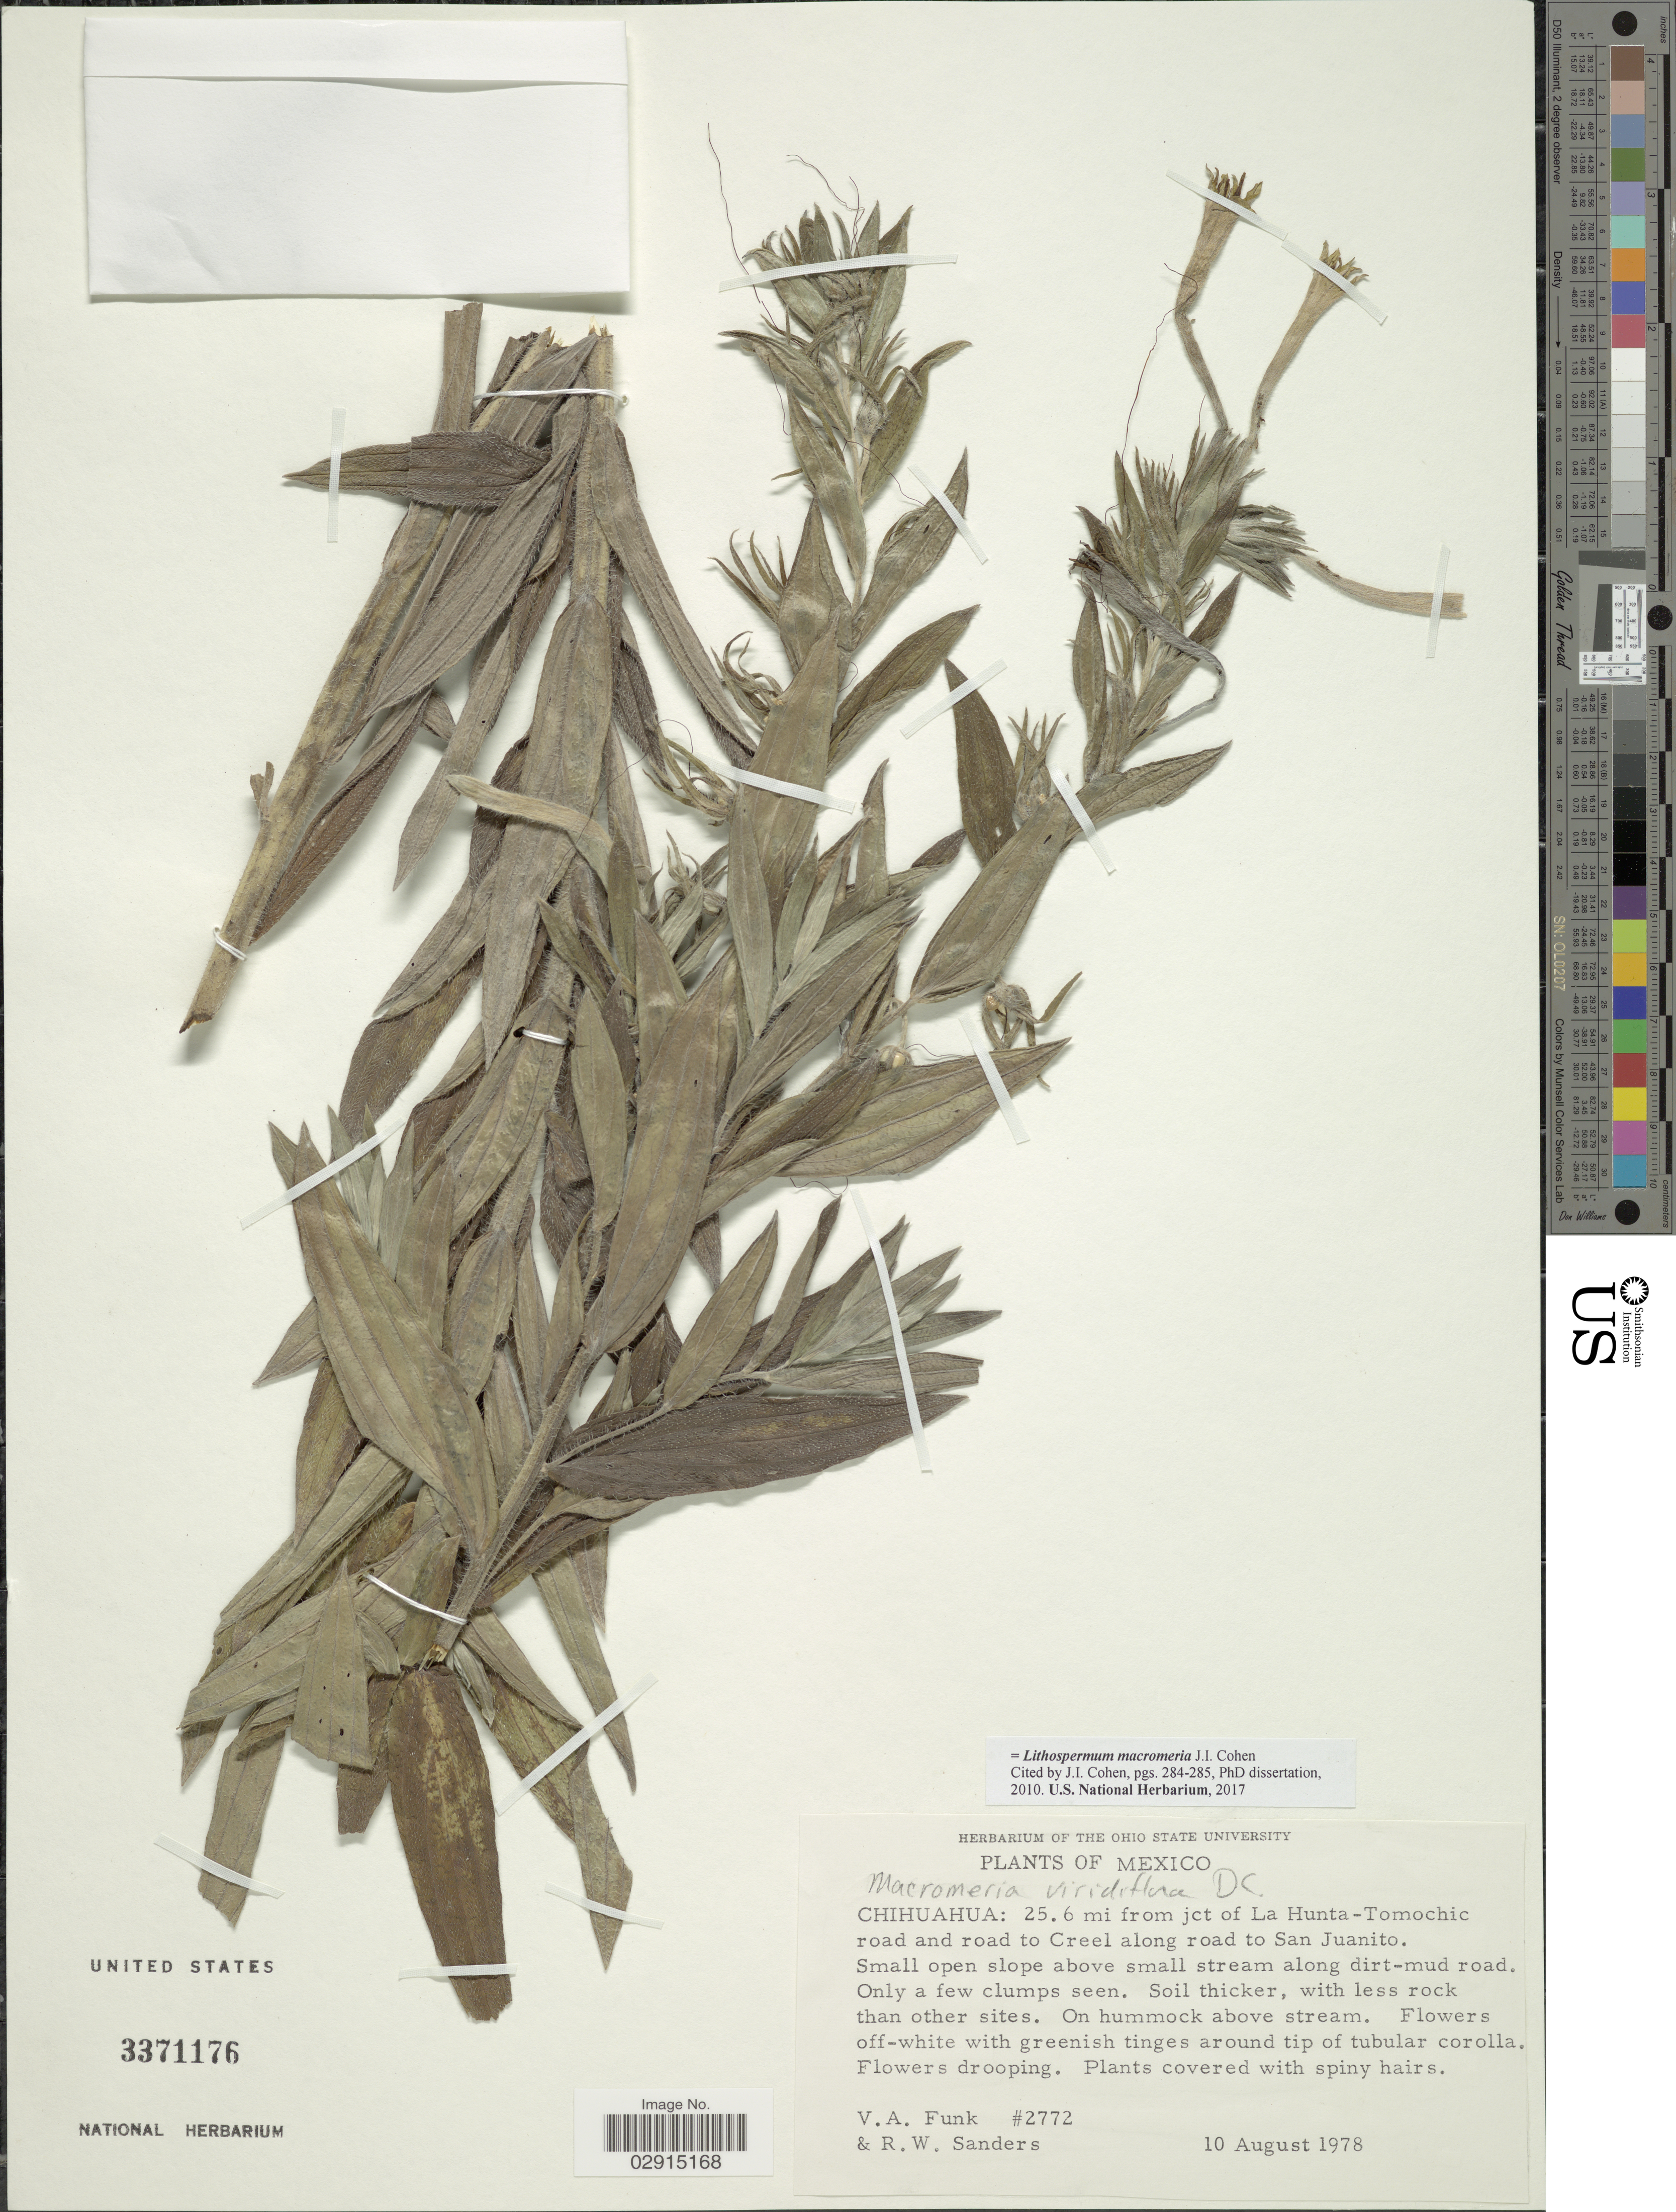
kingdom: Plantae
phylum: Tracheophyta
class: Magnoliopsida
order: Boraginales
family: Boraginaceae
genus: Lithospermum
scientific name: Lithospermum macromeria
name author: Cohen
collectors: V. Funk & R. W. Sanders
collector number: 2772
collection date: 1978-08-10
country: Mexico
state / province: Chihuahua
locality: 25.6 mi from jct of La Hunta-Tomochic road and road to Creel, along road to San Juanito.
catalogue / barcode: US 3371176